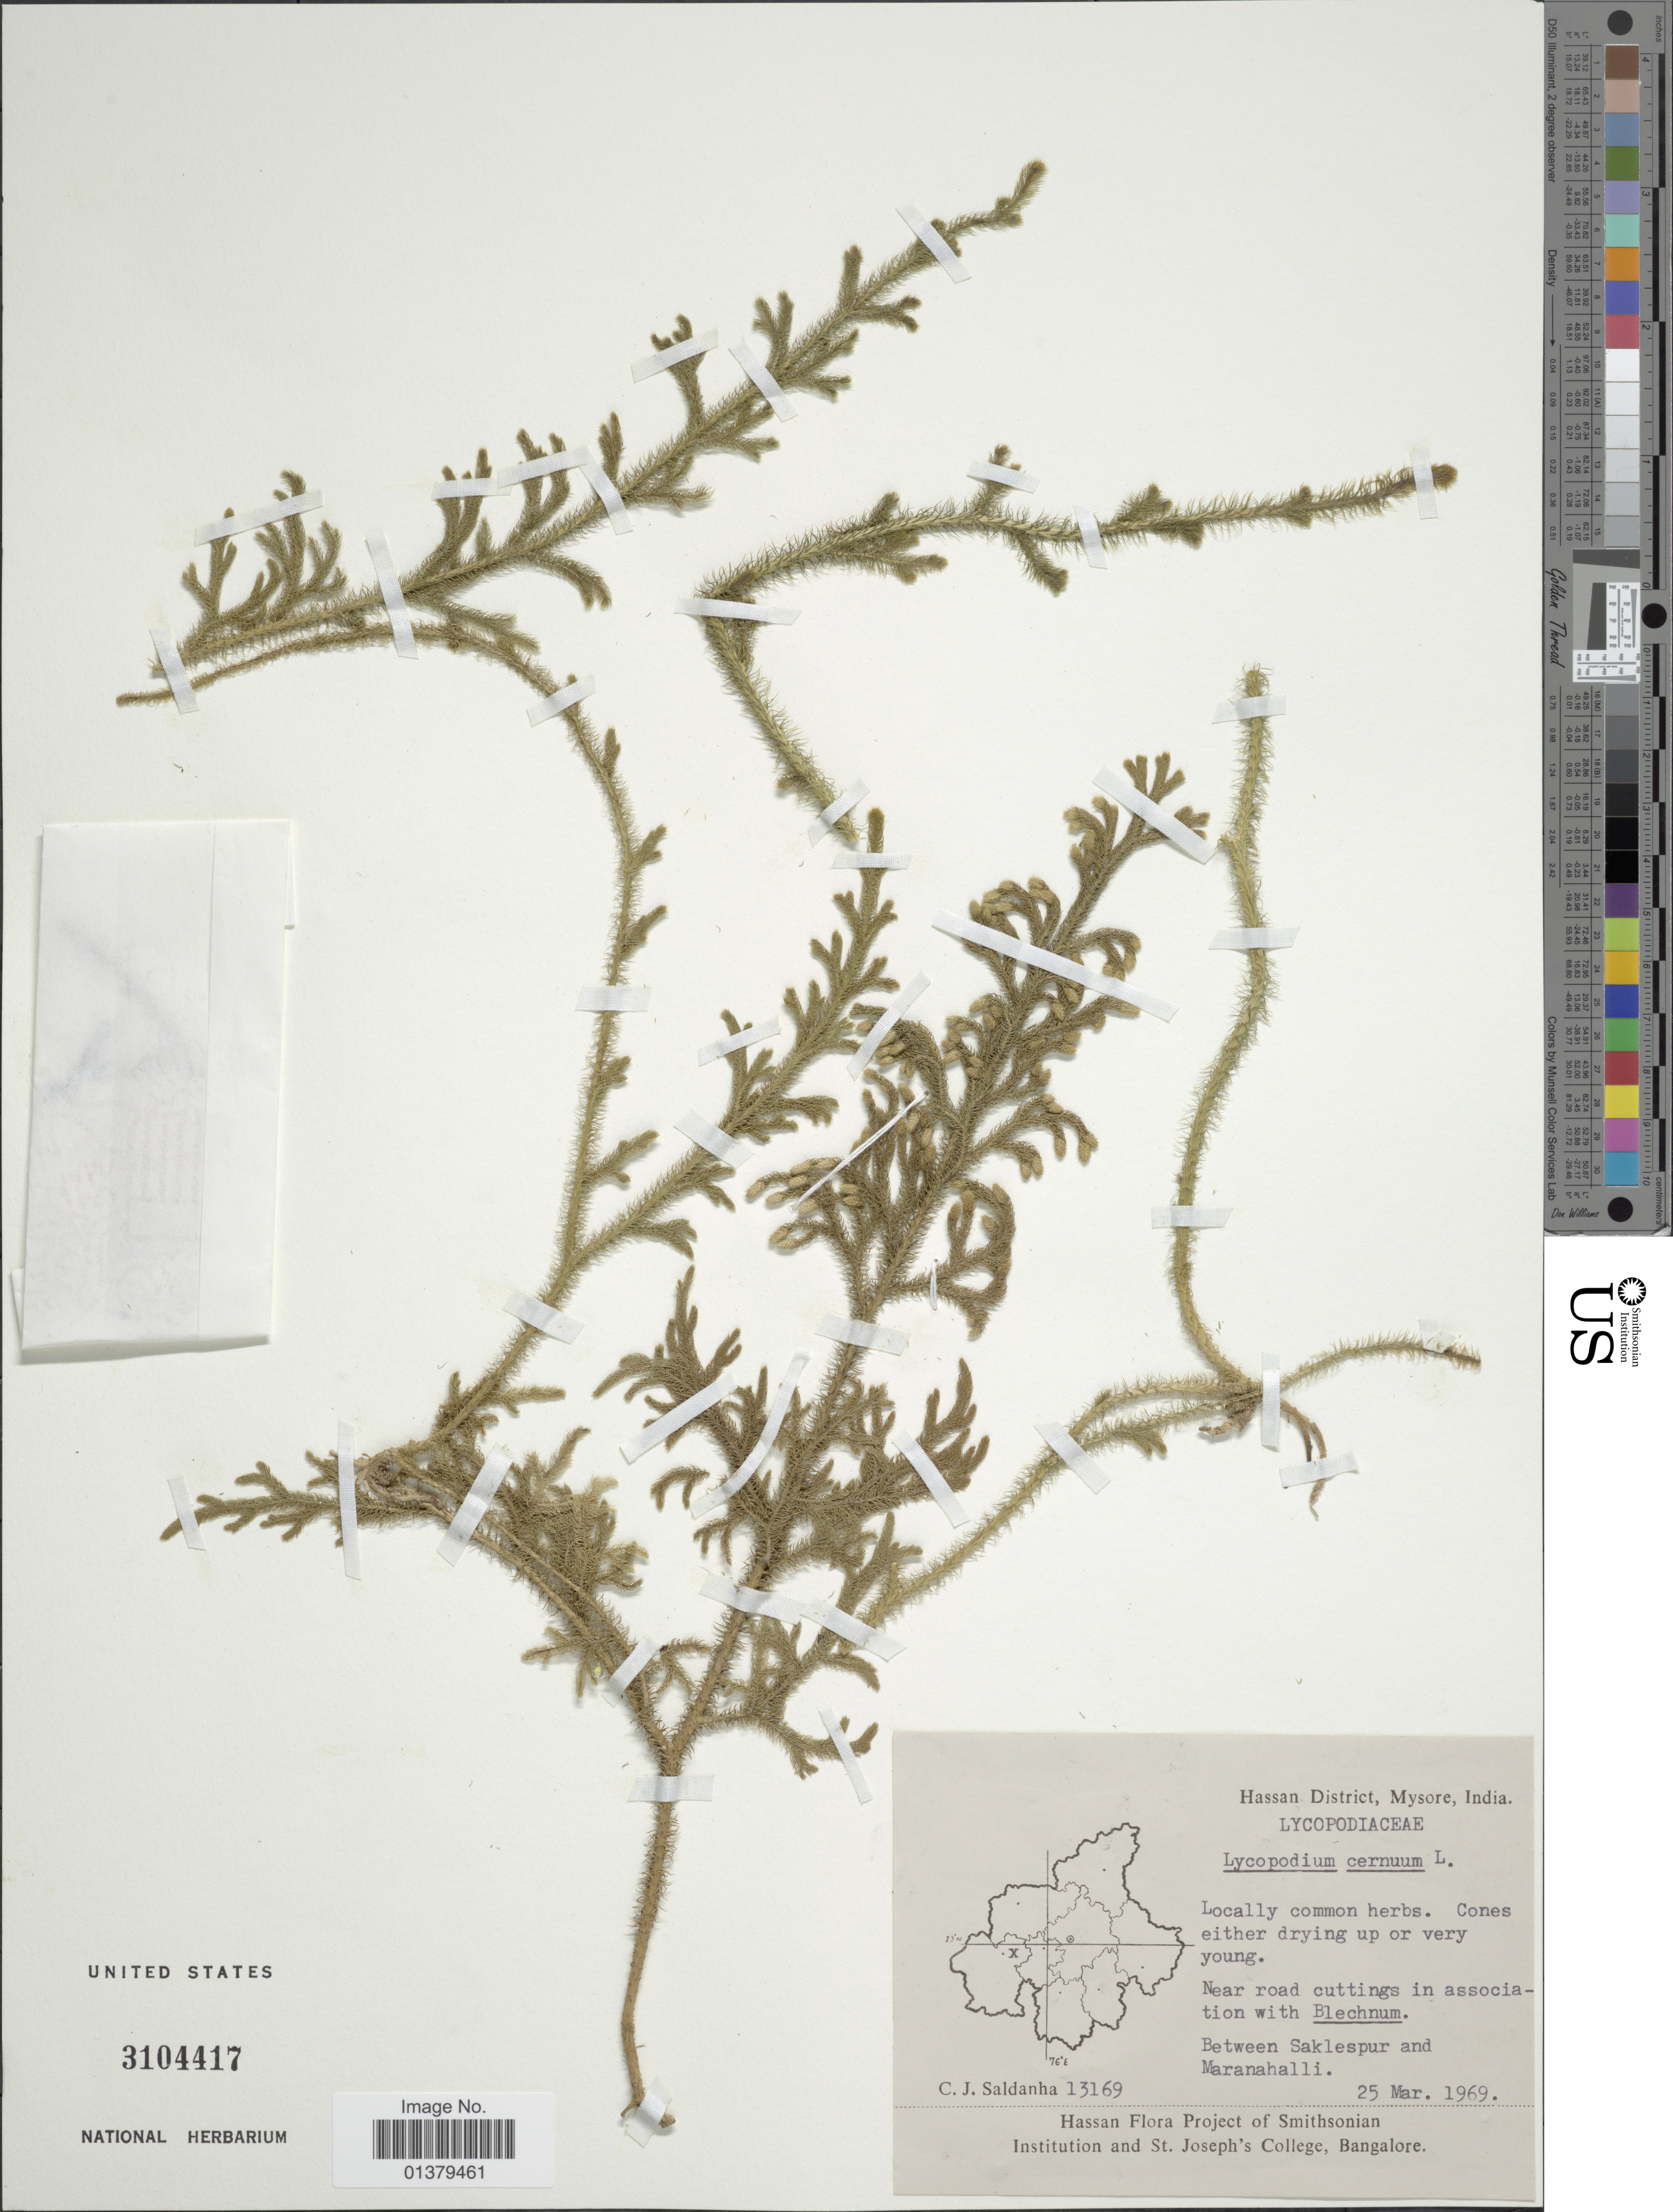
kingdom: Plantae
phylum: Tracheophyta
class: Lycopodiopsida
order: Lycopodiales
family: Lycopodiaceae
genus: Palhinhaea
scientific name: Palhinhaea cernua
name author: (L.) Vasc. & Franco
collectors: C. J. Saldanha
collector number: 13169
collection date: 1969-03-25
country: India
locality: Hassan District, Mysore, Between Saklespur and Maranahalli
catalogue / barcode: US 3104417